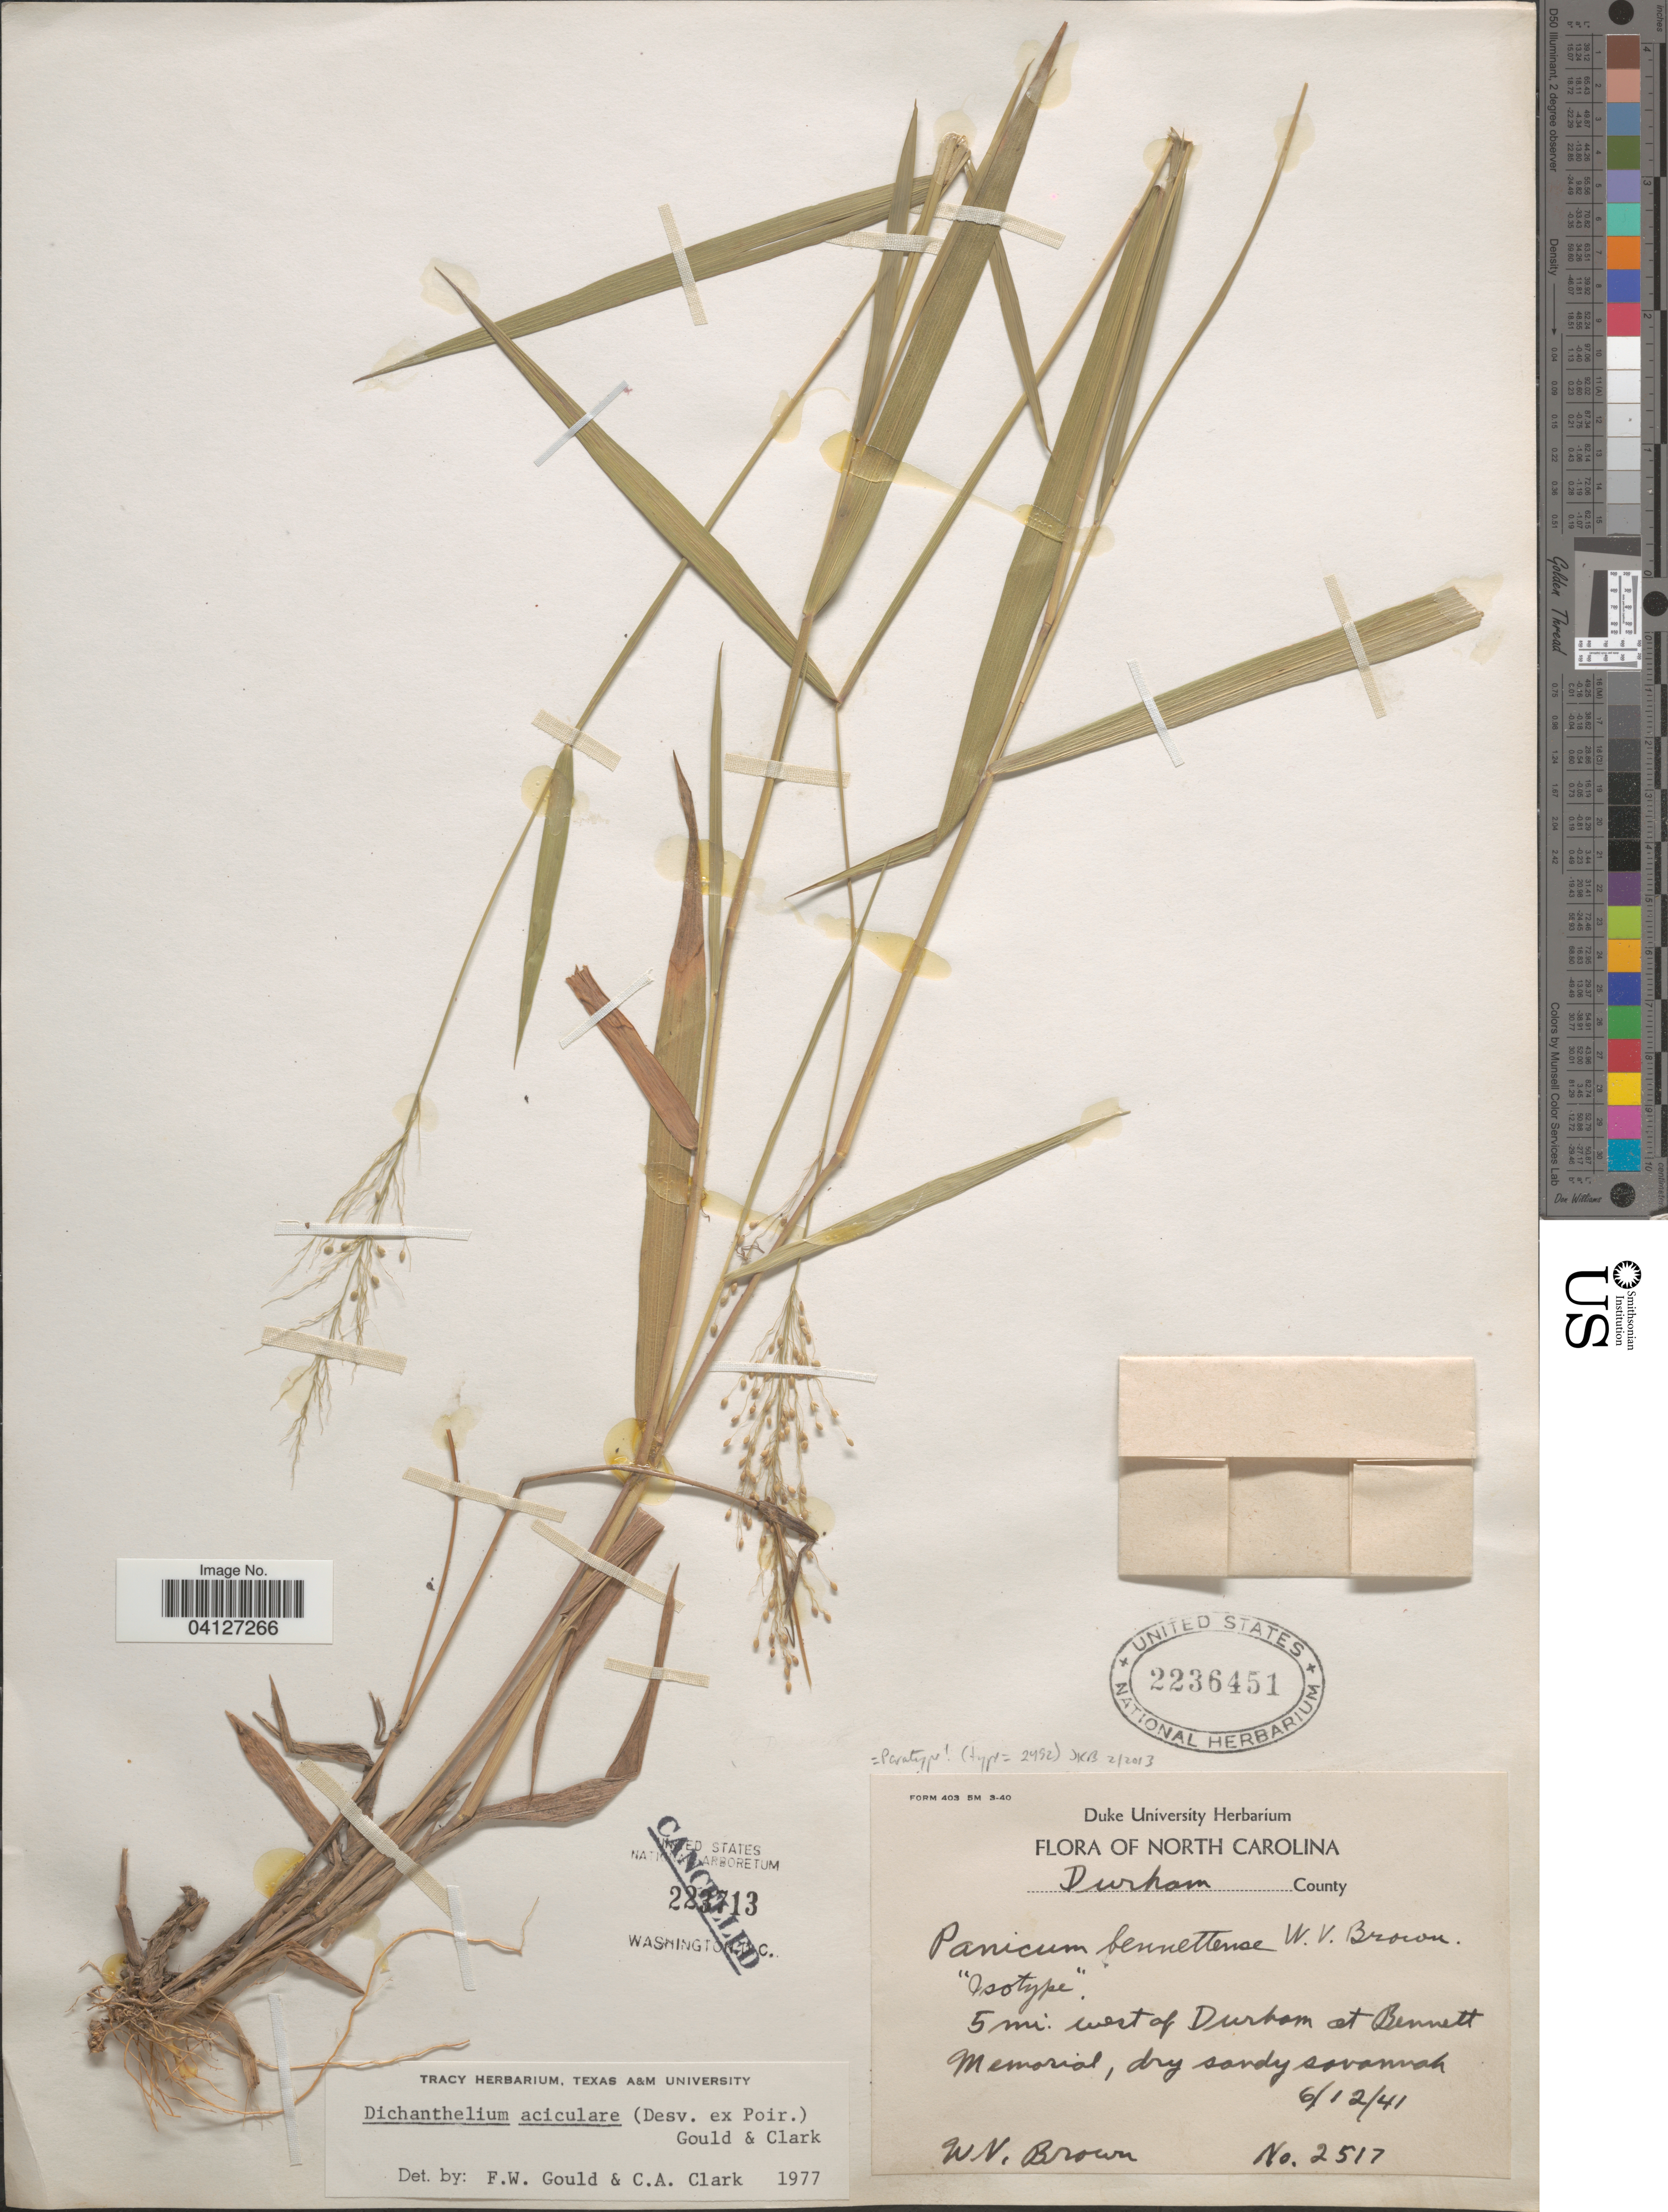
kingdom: Plantae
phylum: Tracheophyta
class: Liliopsida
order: Poales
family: Poaceae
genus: Dichanthelium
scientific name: Dichanthelium aciculare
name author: (Desv. ex Poir.) Gould & C.A. Clark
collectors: W. Brown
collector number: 2517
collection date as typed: Transcribed d/m/y: 12/6/41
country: United States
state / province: North Carolina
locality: Durham County. 5 mi. west of Durham at Bennett Memorial.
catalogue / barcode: US 2236451